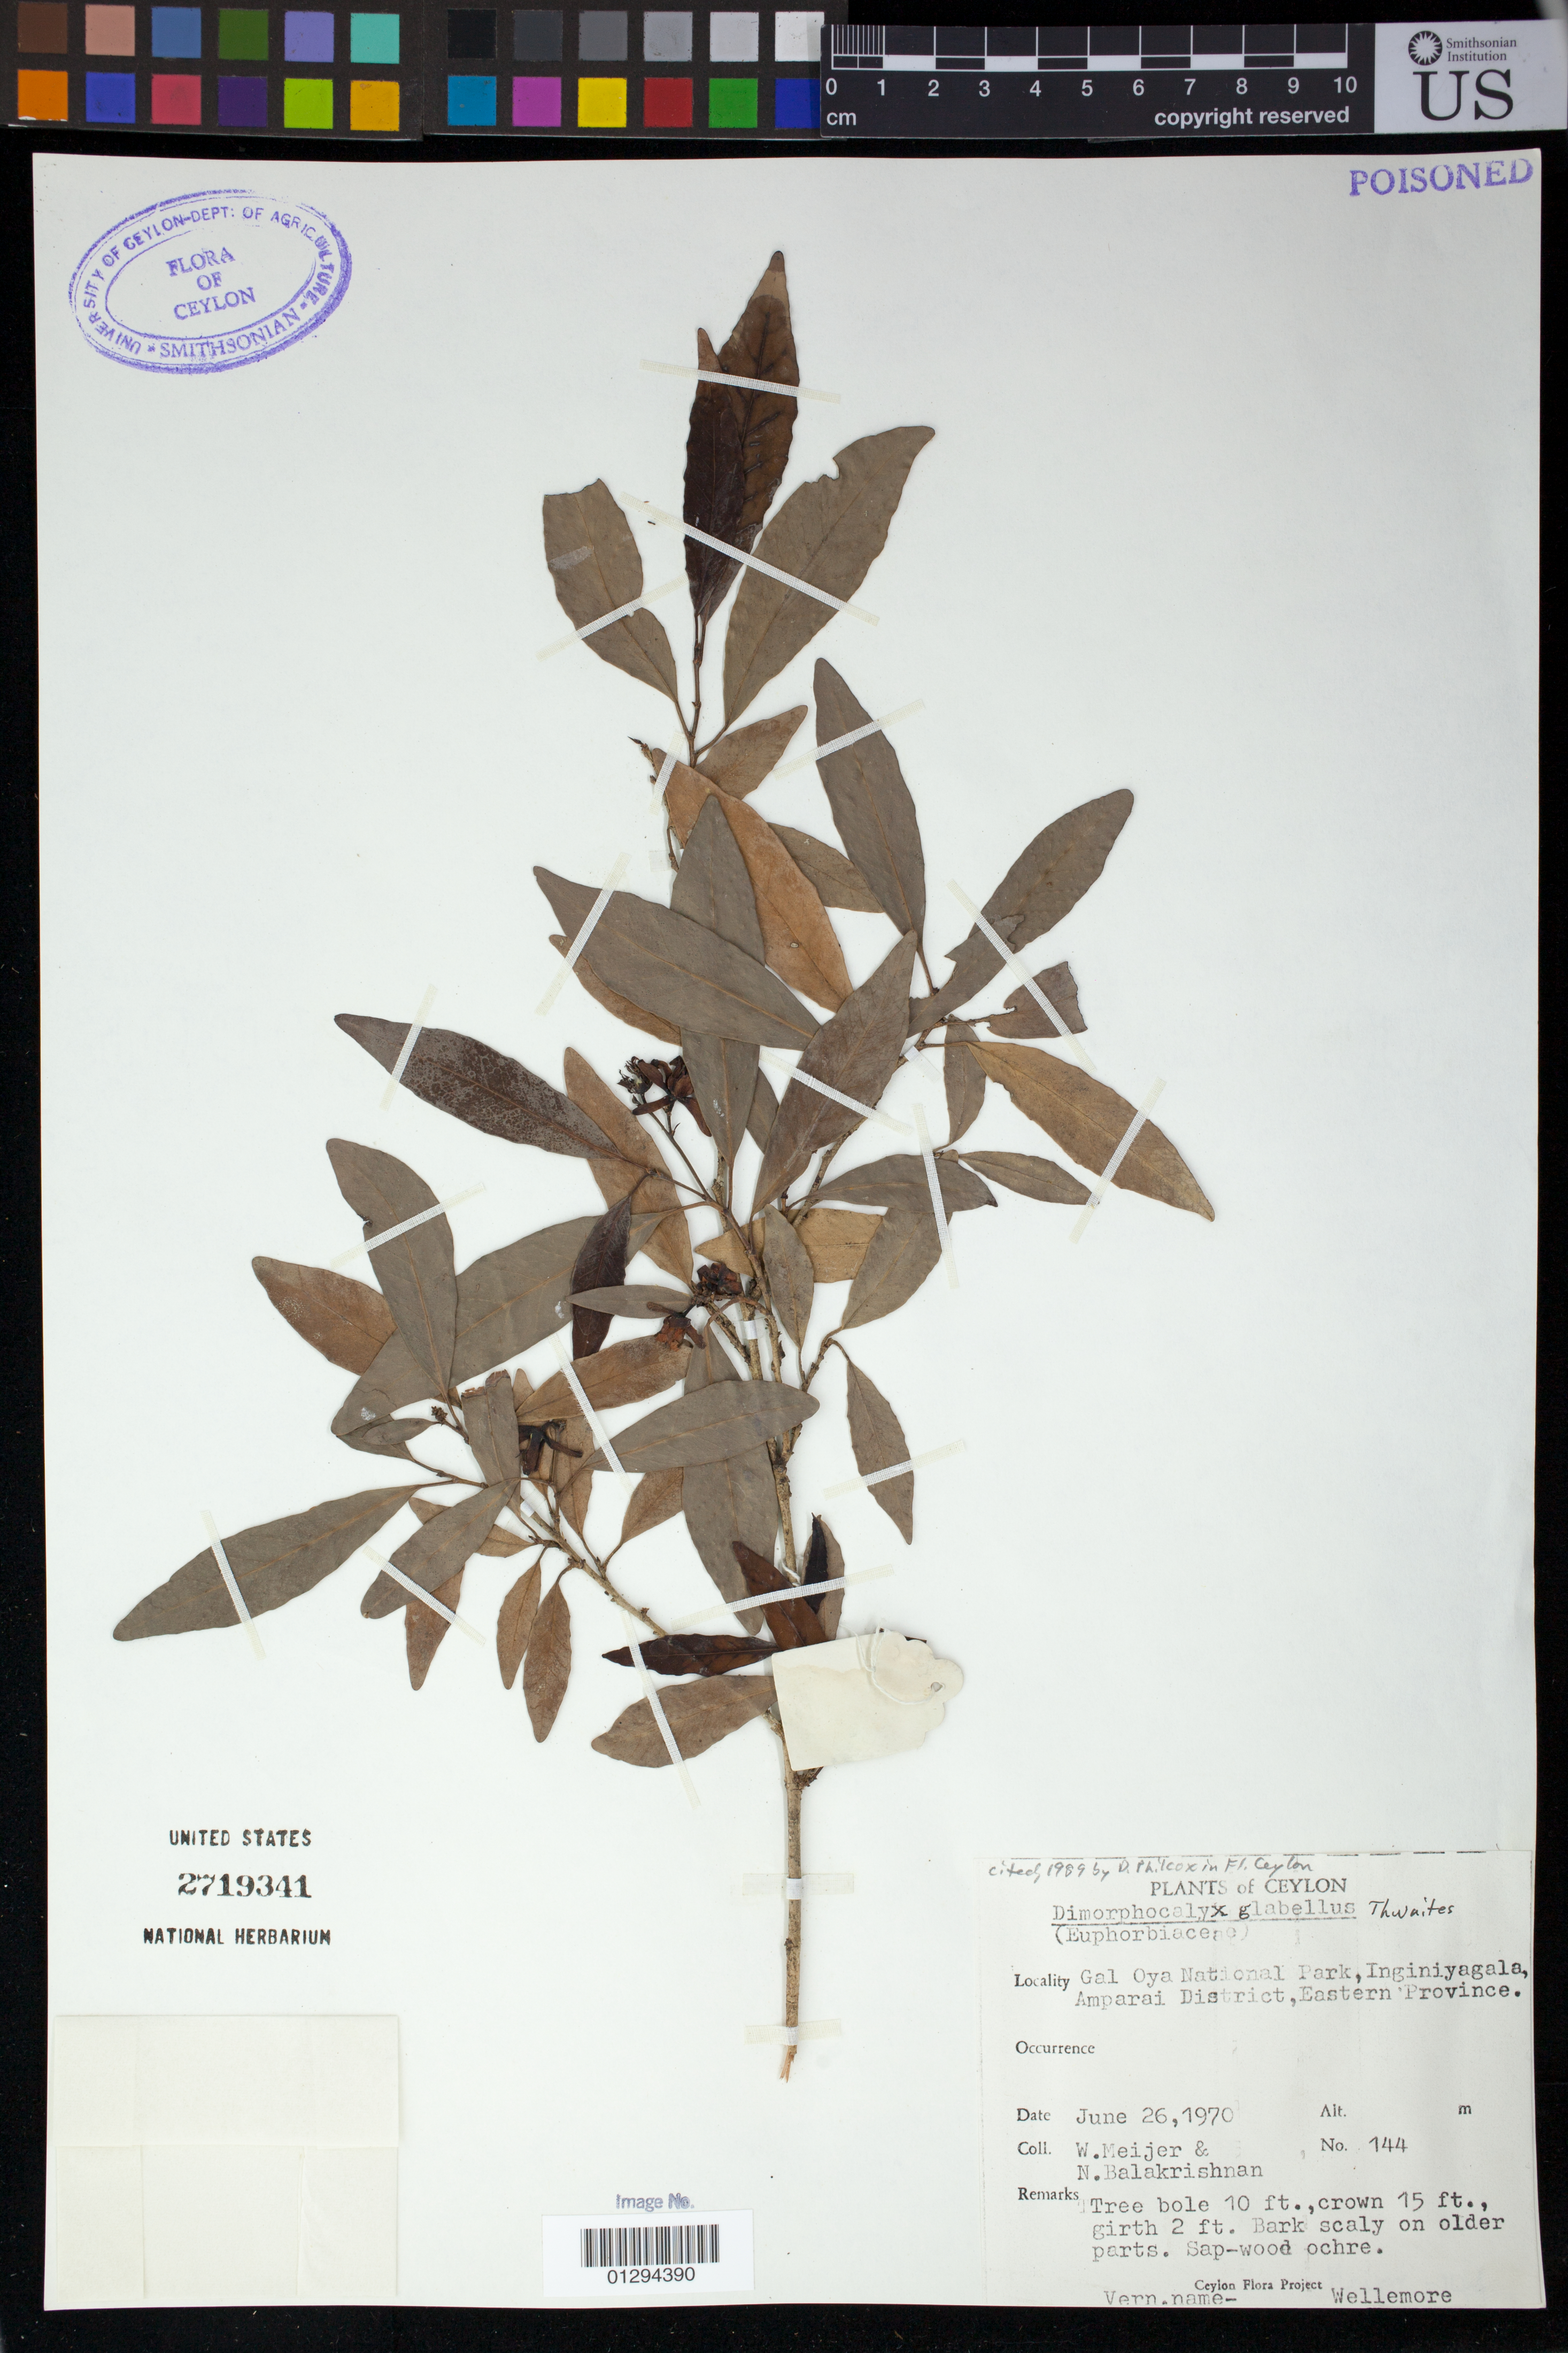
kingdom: Plantae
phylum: Tracheophyta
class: Magnoliopsida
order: Malpighiales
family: Euphorbiaceae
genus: Dimorphocalyx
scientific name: Dimorphocalyx glabellus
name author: Thwaites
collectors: W. Meijer & N. Balakrishnan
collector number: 144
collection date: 1970-06-26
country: Sri Lanka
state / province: Eastern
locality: Gal Oya National Park, Inginiyagala, Amparai District, Eastern Province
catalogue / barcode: US 2719341